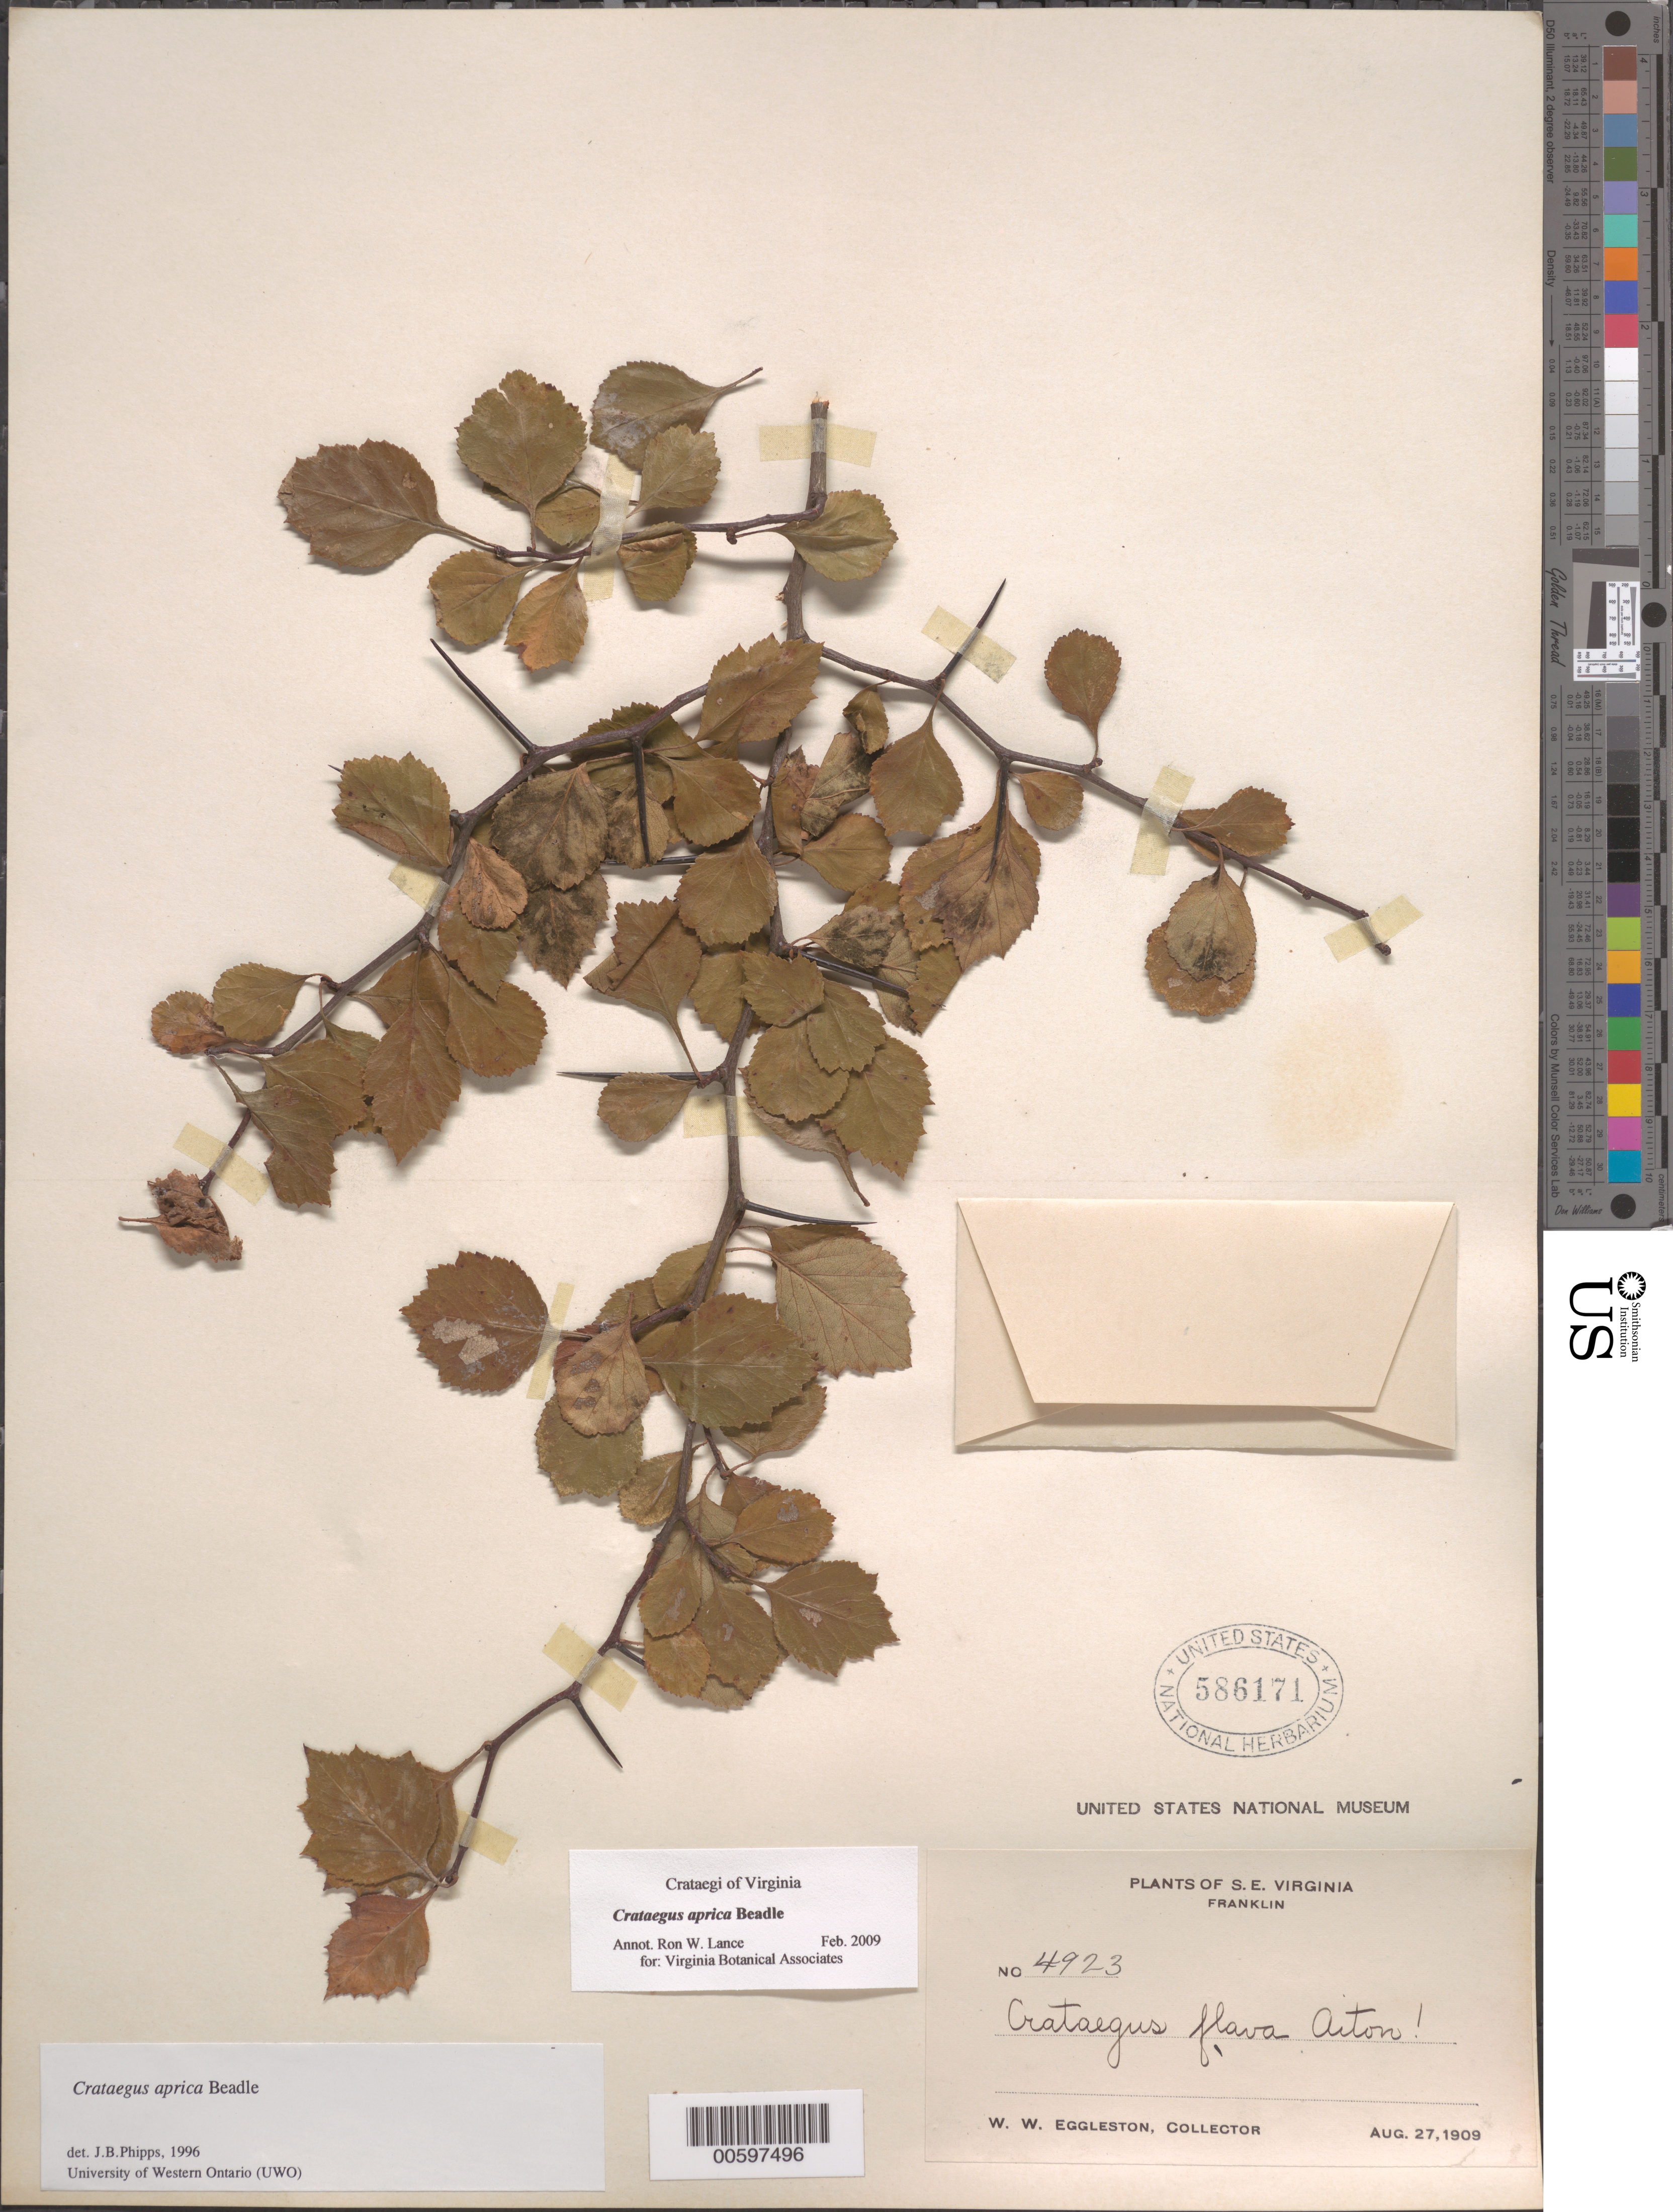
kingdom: Plantae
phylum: Tracheophyta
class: Magnoliopsida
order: Rosales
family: Rosaceae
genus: Crataegus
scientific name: Crataegus aprica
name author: Beadle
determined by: Phipps, James B., (UWO), University of Western Ontario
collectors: W. W. Eggleston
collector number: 4923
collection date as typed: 27 Aug 1903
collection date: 1903-08-27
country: United States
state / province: Virginia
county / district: City of Franklin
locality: SE Virginia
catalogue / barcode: US 586171